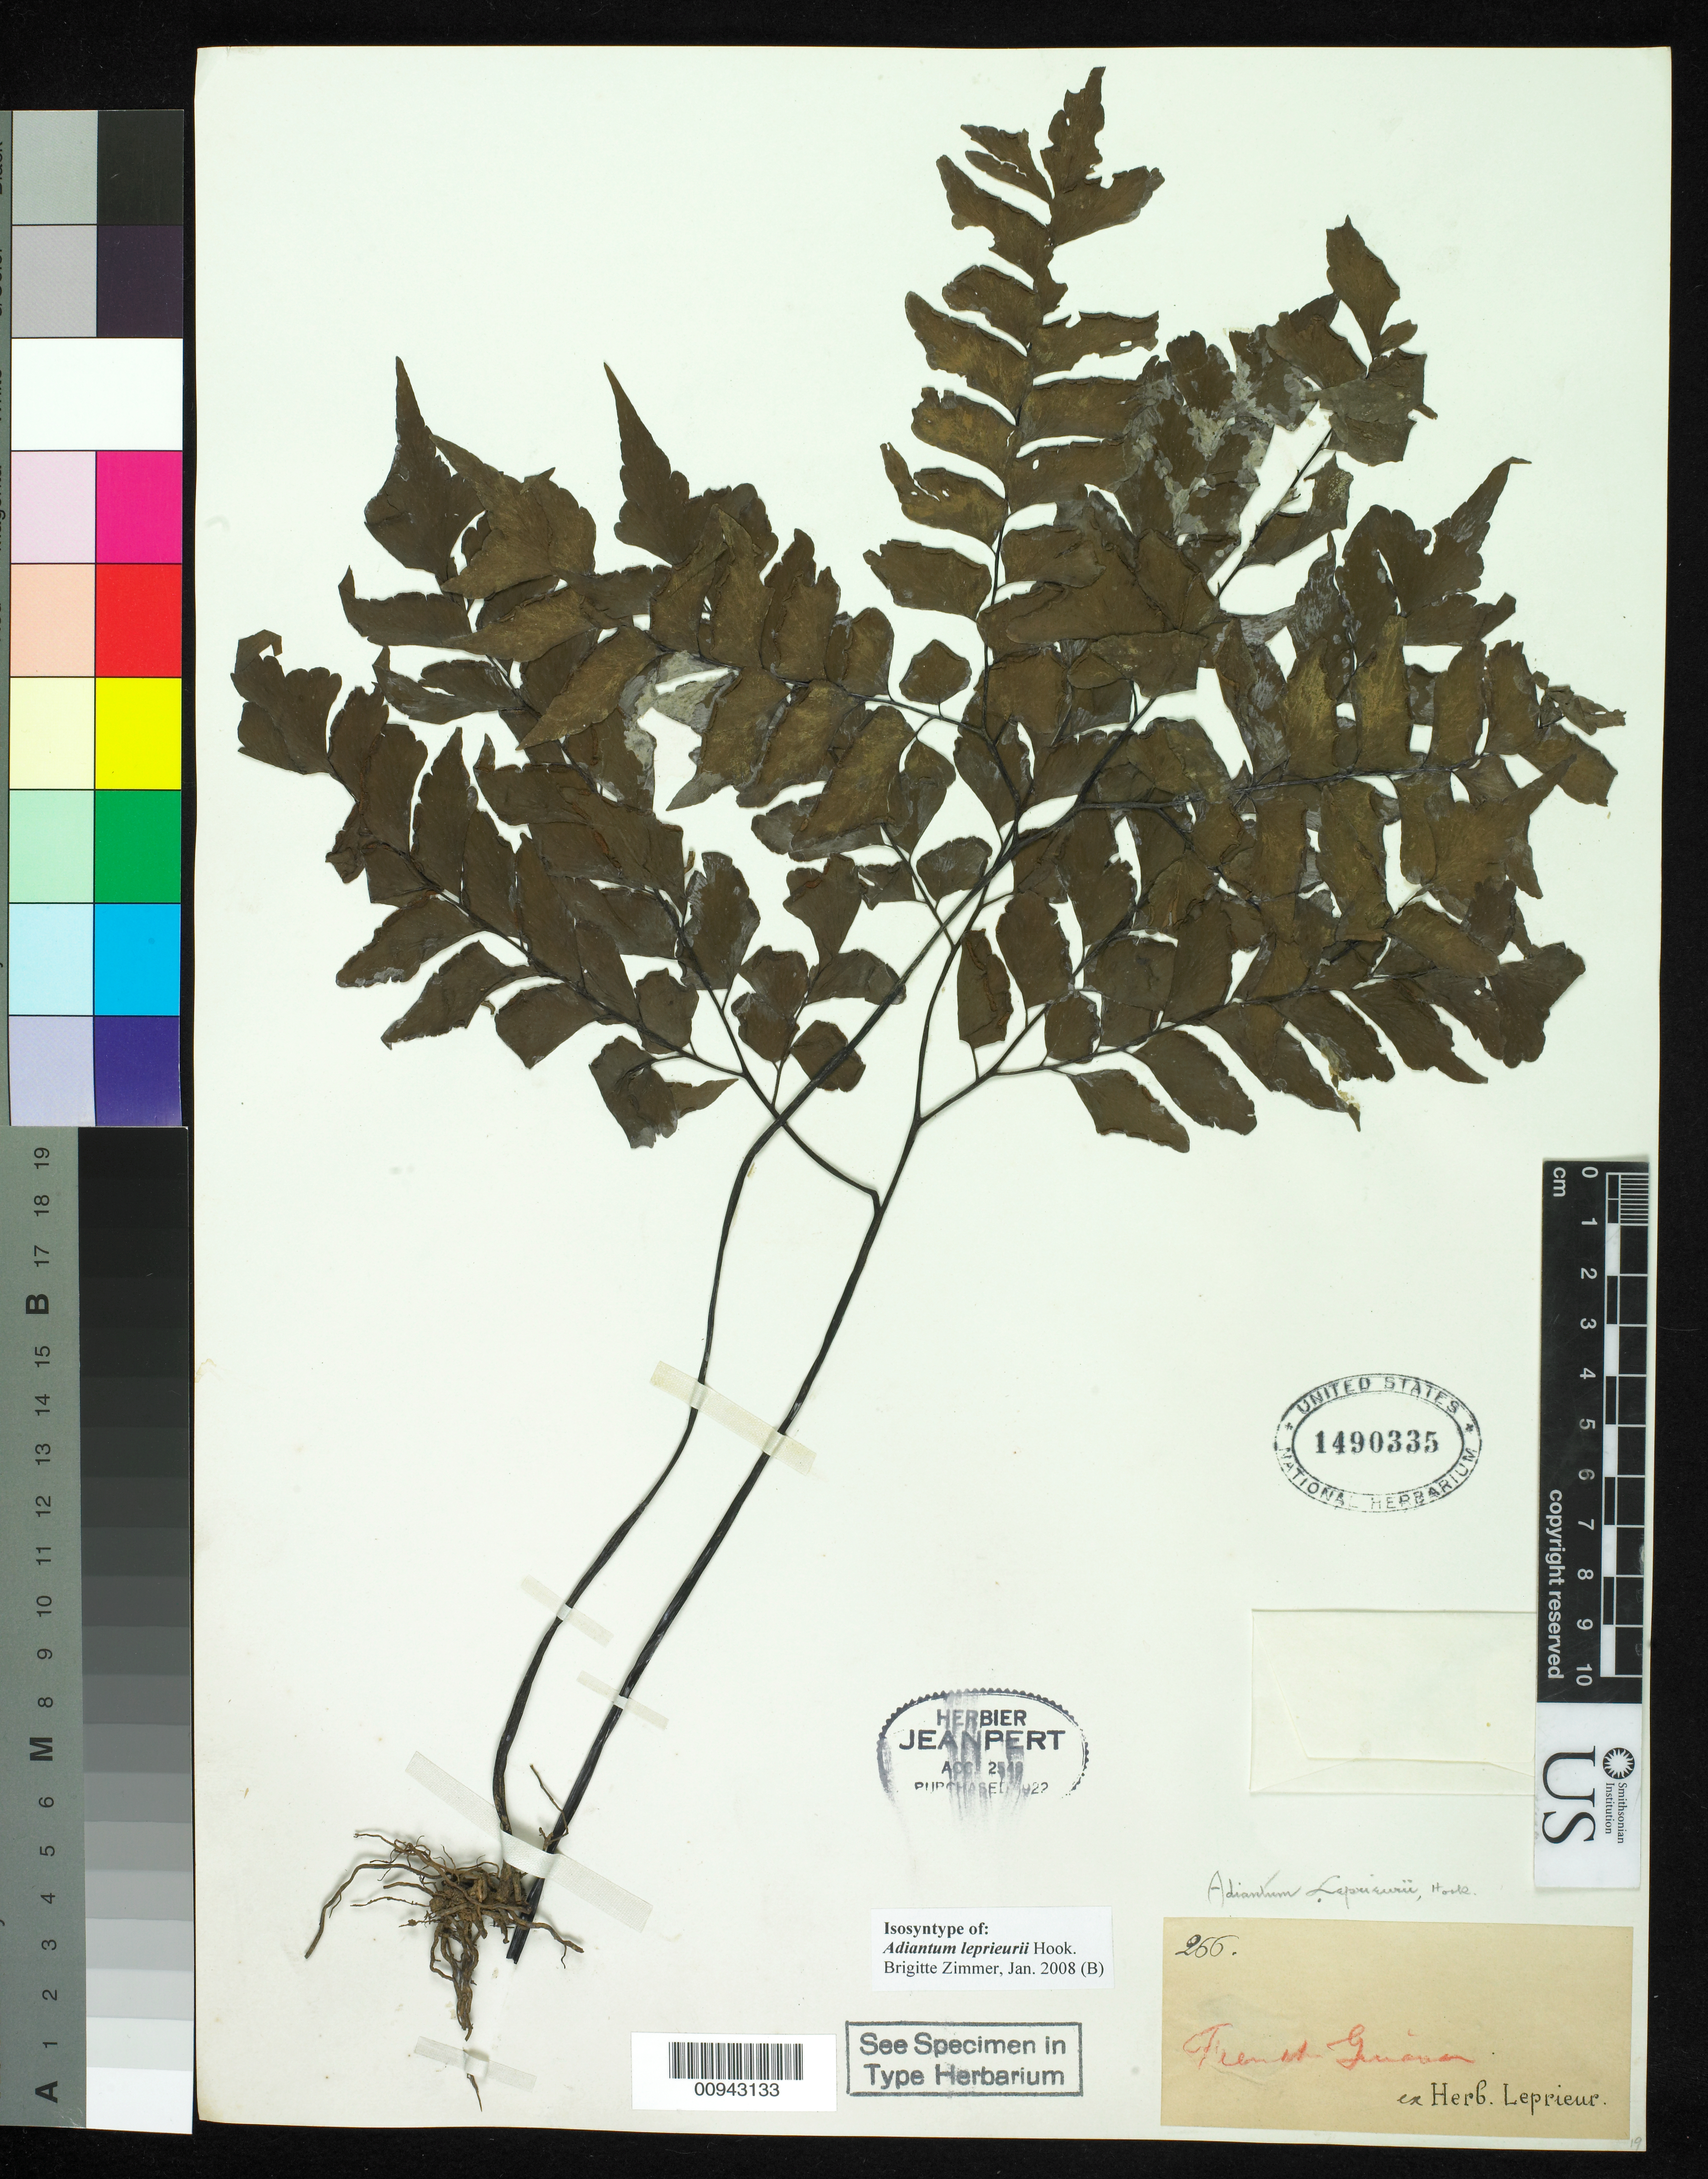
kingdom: Plantae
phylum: Tracheophyta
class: Polypodiopsida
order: Polypodiales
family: Pteridaceae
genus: Adiantum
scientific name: Adiantum leprieurii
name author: Hook.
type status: Type Collection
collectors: F. M. R. Leprieur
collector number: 266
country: French Guiana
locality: "Guyane"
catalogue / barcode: US 1490335